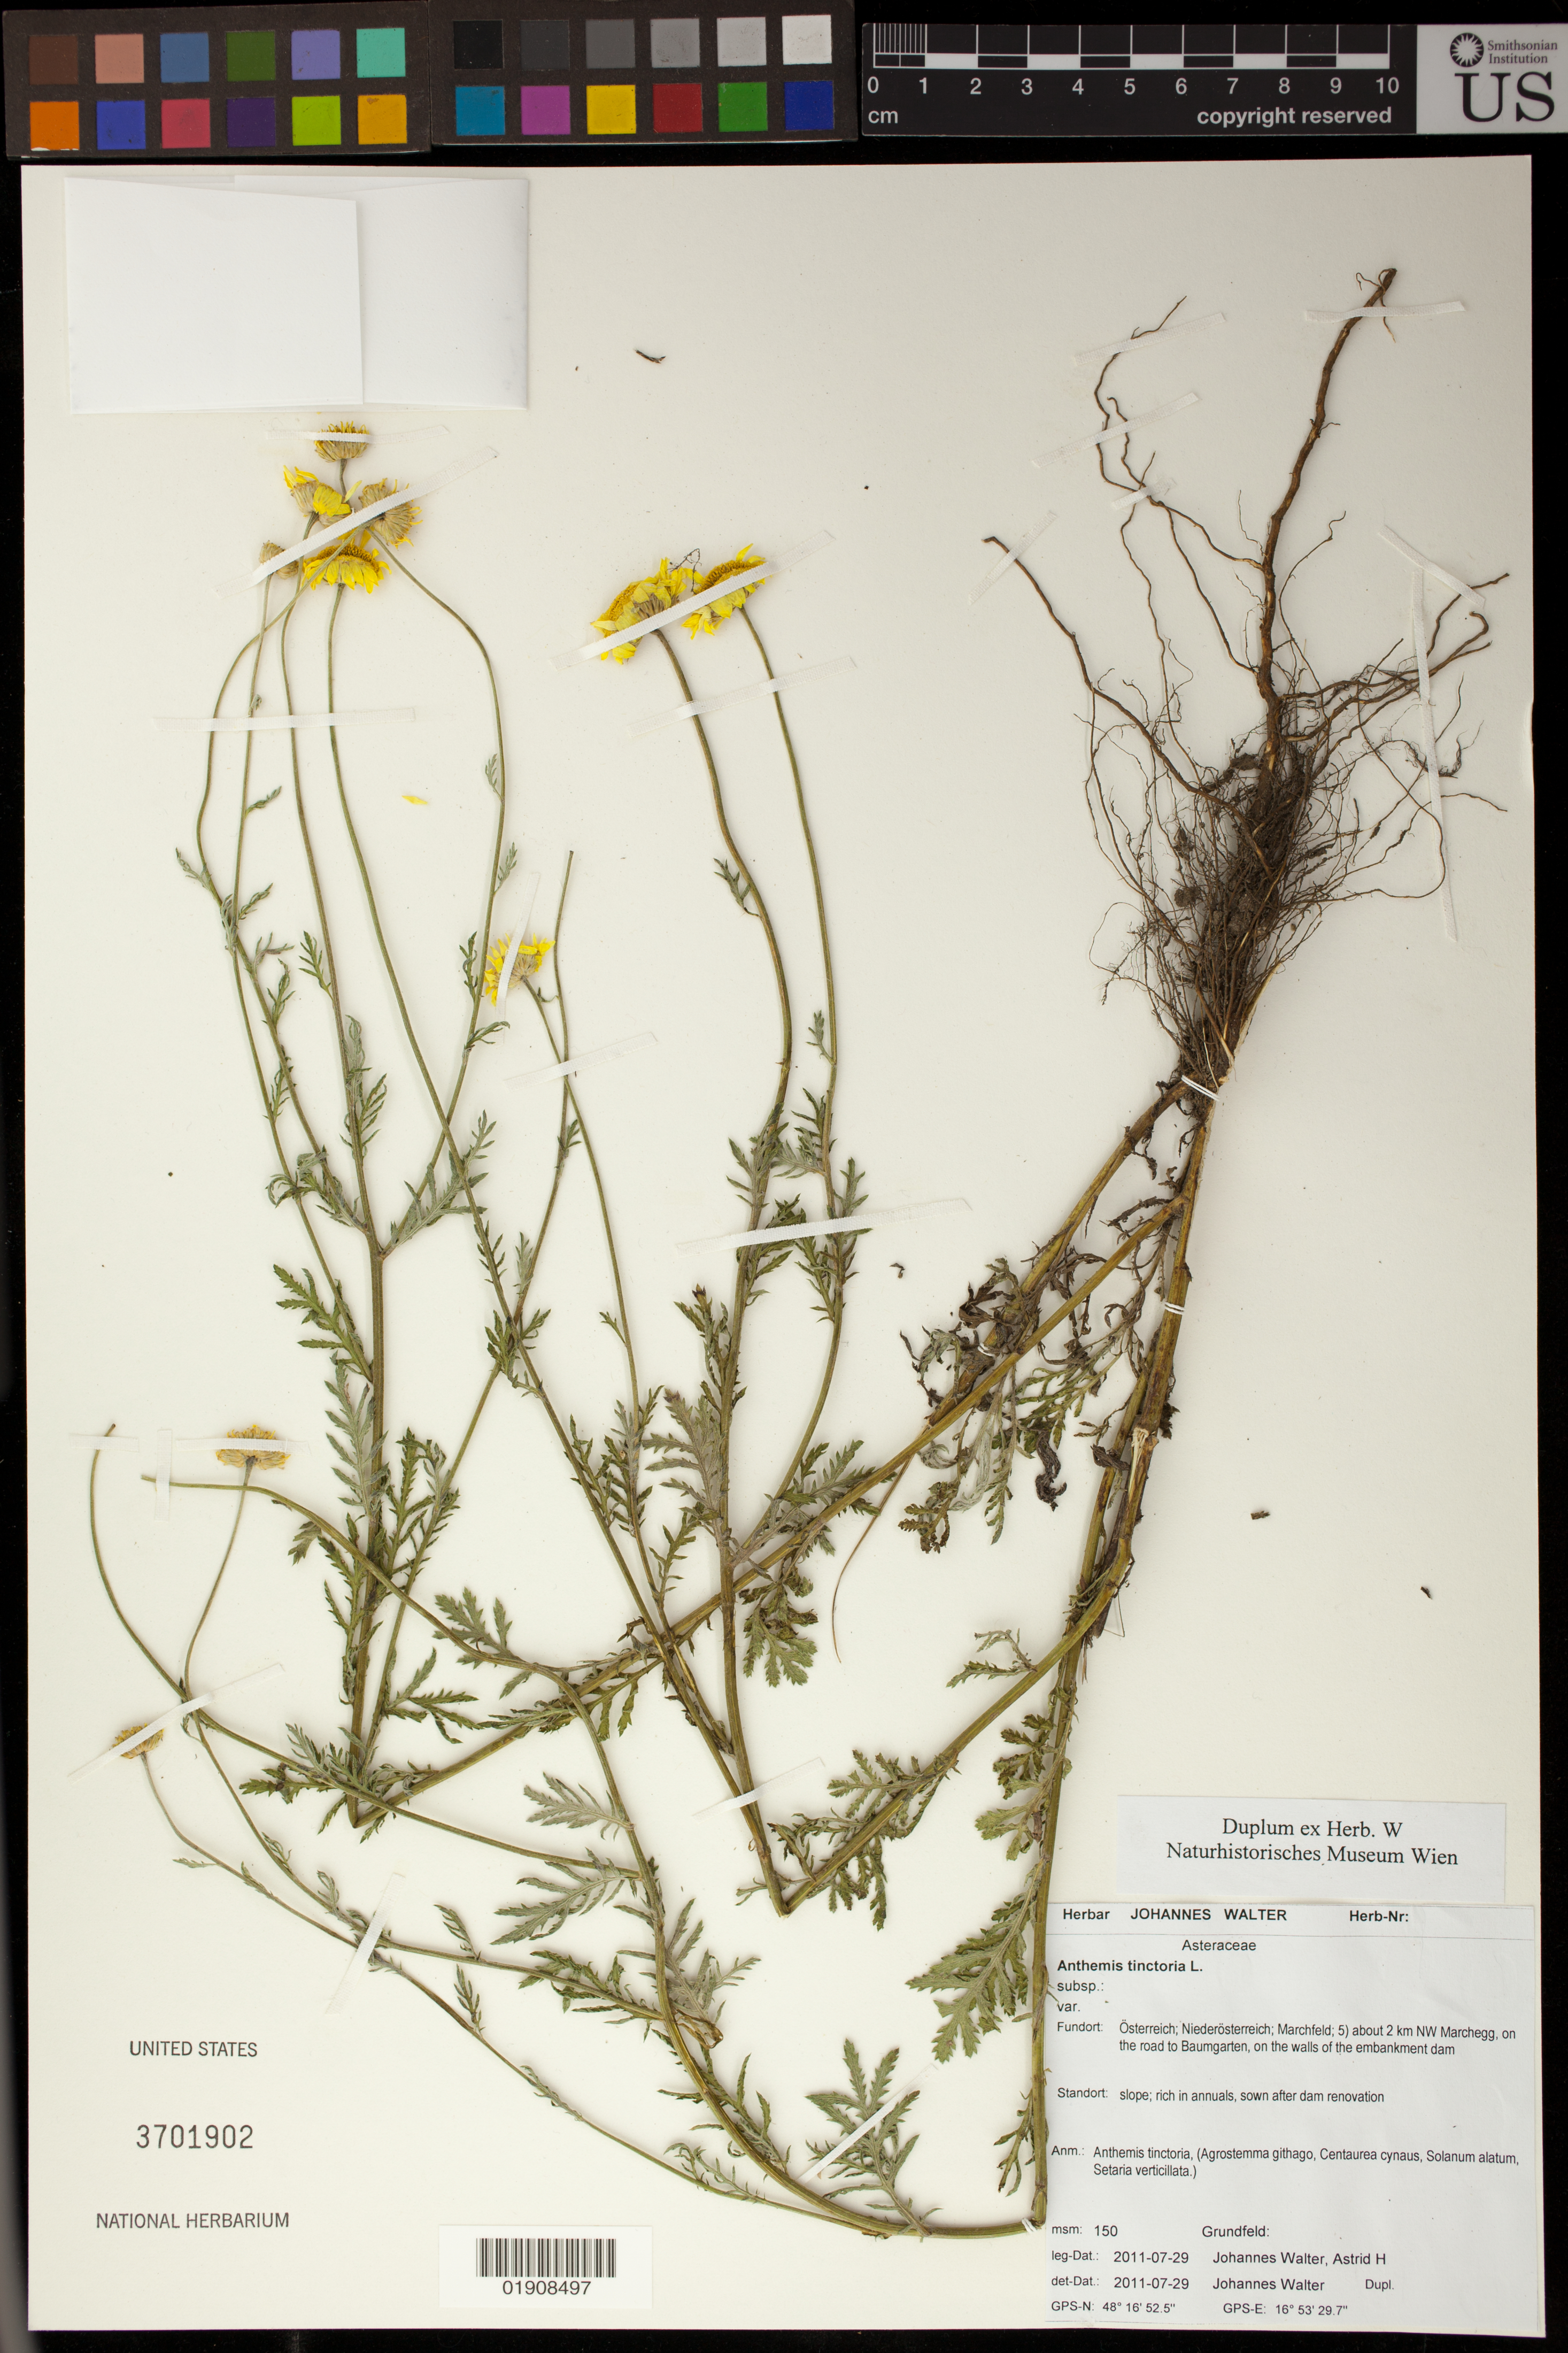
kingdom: Plantae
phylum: Tracheophyta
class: Magnoliopsida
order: Asterales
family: Asteraceae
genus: Anthemis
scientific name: Anthemis tinctoria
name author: L.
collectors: J. Walter & A. H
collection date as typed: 2011-07-29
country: Austria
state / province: Niederosterreich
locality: Marchfeld, about 2 km NW Marchegg, on the road to Baumgarten, on the walls of the embankment dam.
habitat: slope; rich in annuals, sown after dam renovation.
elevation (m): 150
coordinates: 48 16 52.5 N, 16 53 29.7 W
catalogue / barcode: US 3701902